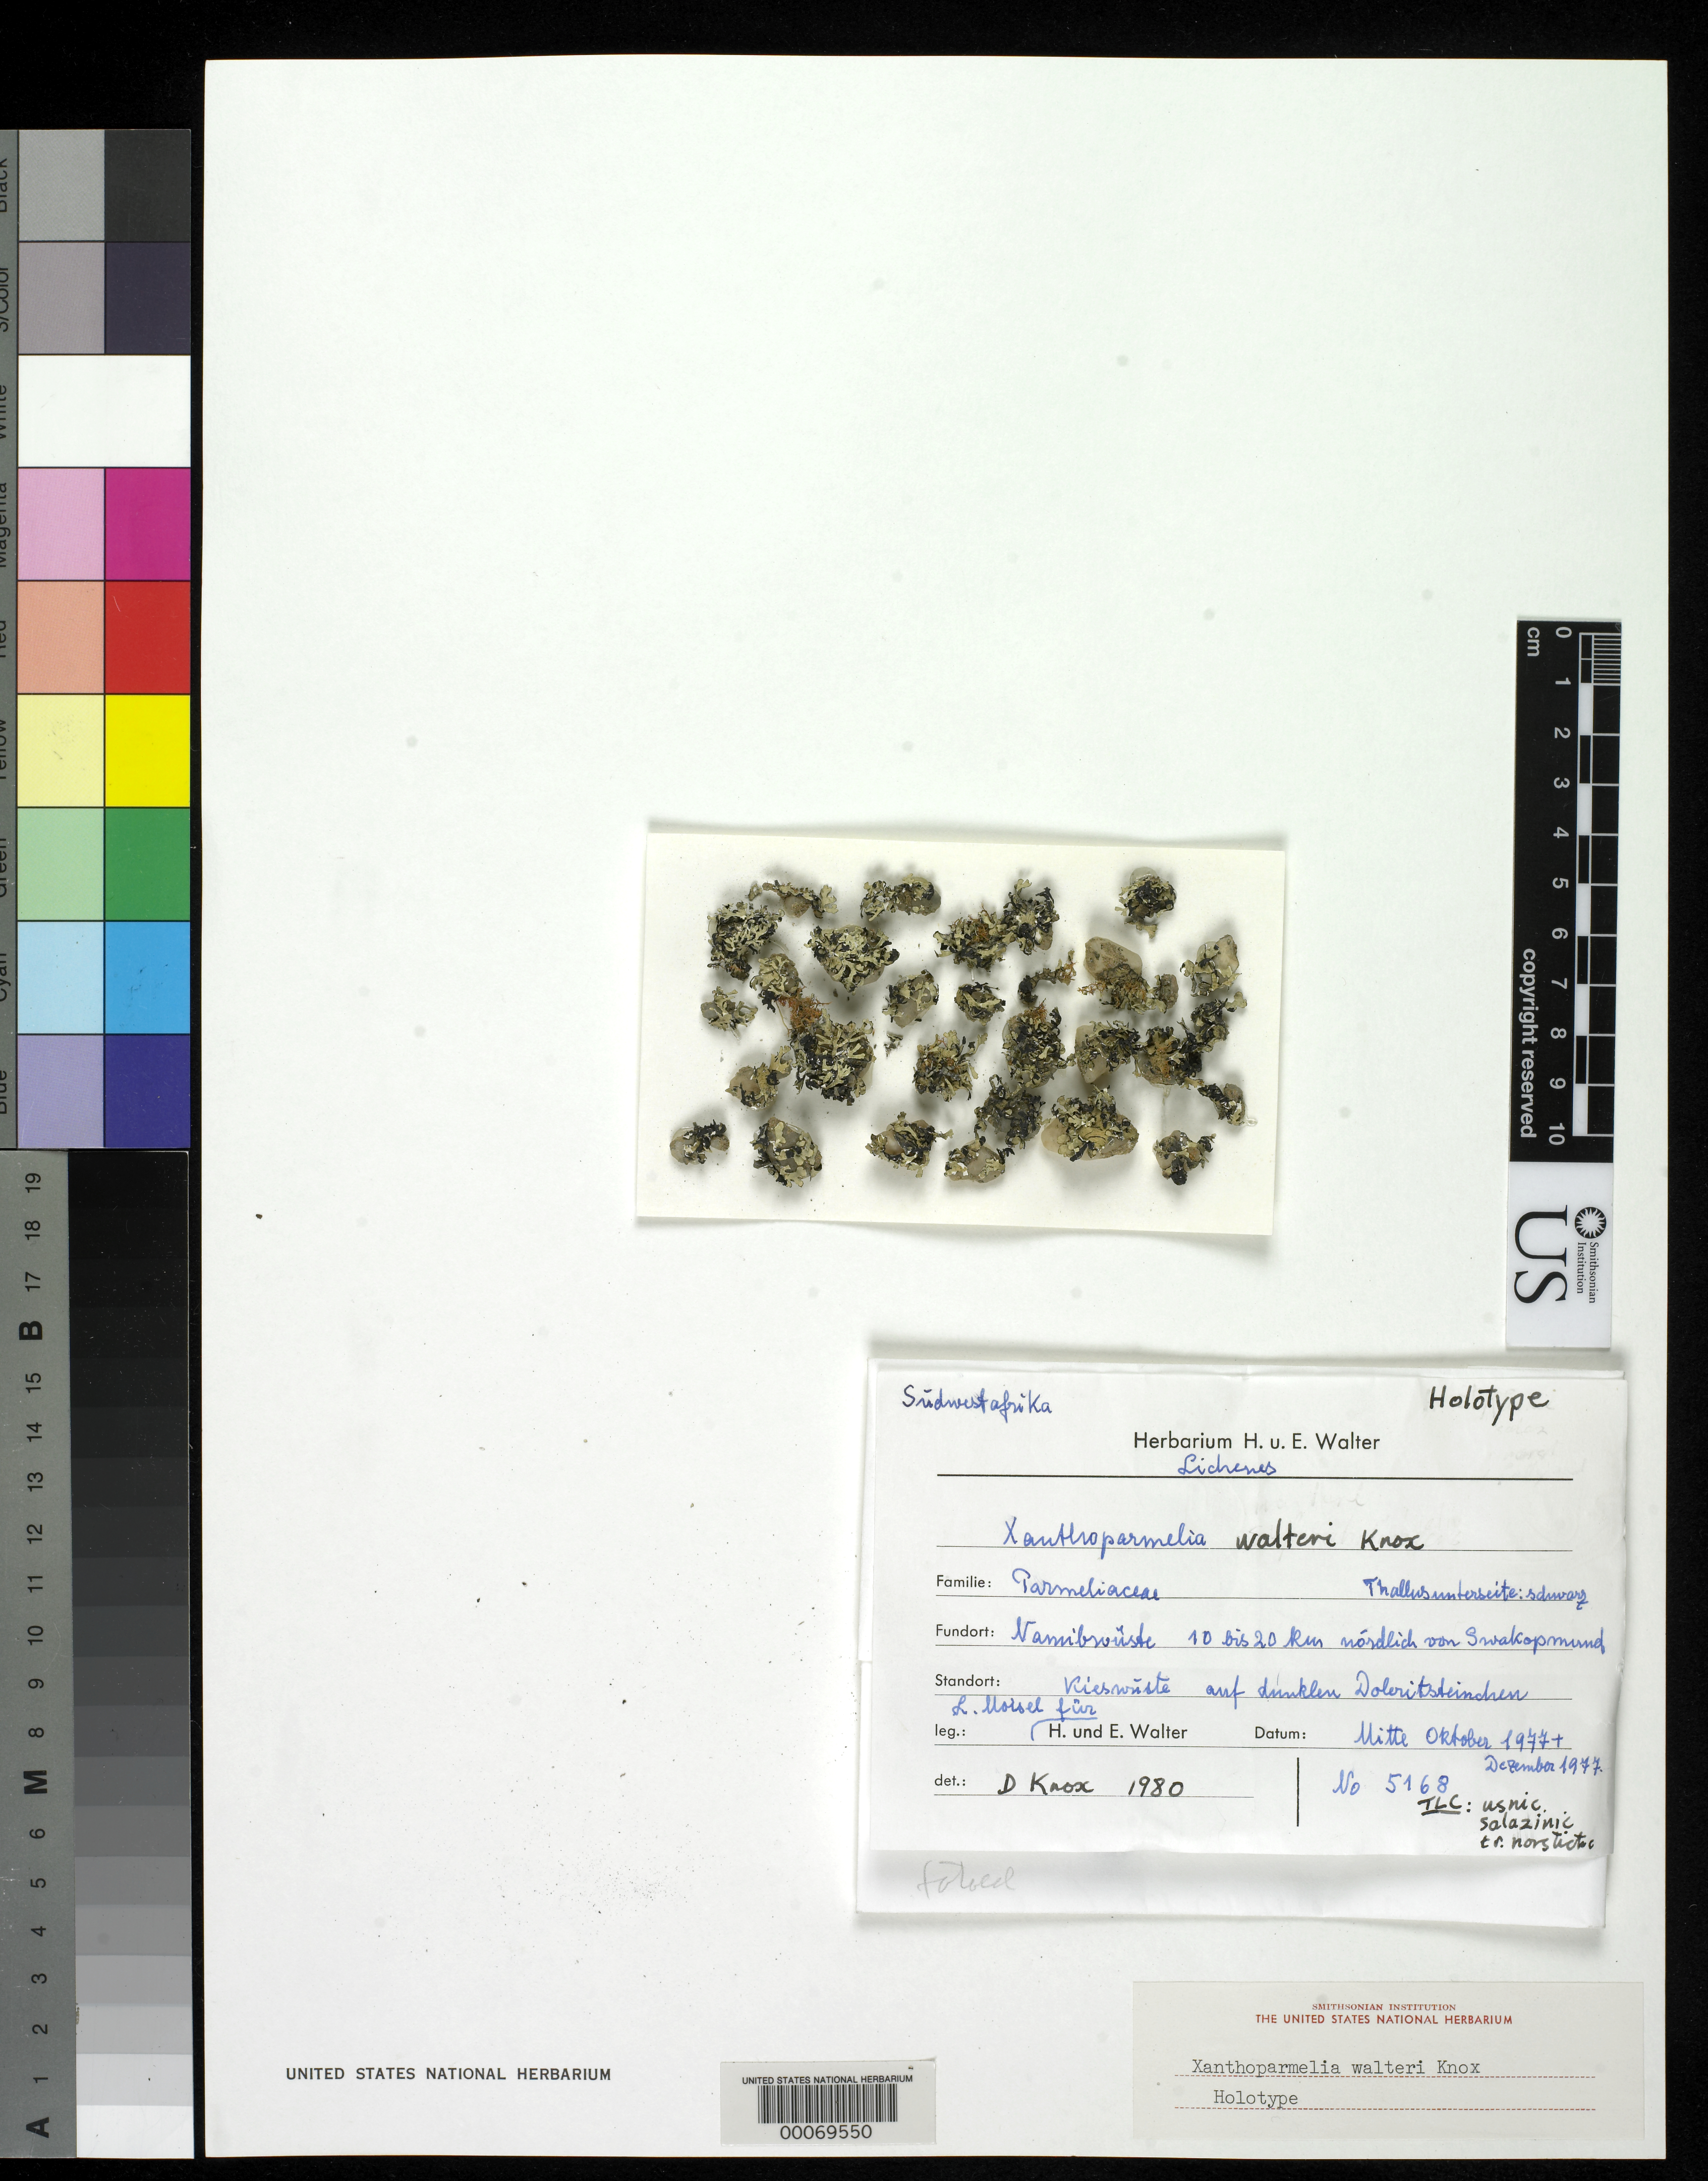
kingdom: Fungi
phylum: Ascomycota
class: Lecanoromycetes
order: Lecanorales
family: Parmeliaceae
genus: Xanthoparmelia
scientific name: Xanthoparmelia walteri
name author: M.D.E. Knox in M.D.E. Knox & Brusse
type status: Holotype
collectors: L. Moisel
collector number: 5168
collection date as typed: Oct 1977 to -- Dec 1977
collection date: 1977-10/1977-12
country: Namibia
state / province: Erongo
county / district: Swakopmund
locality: Namib Desert 10 to 20 km N of Swakopmund.